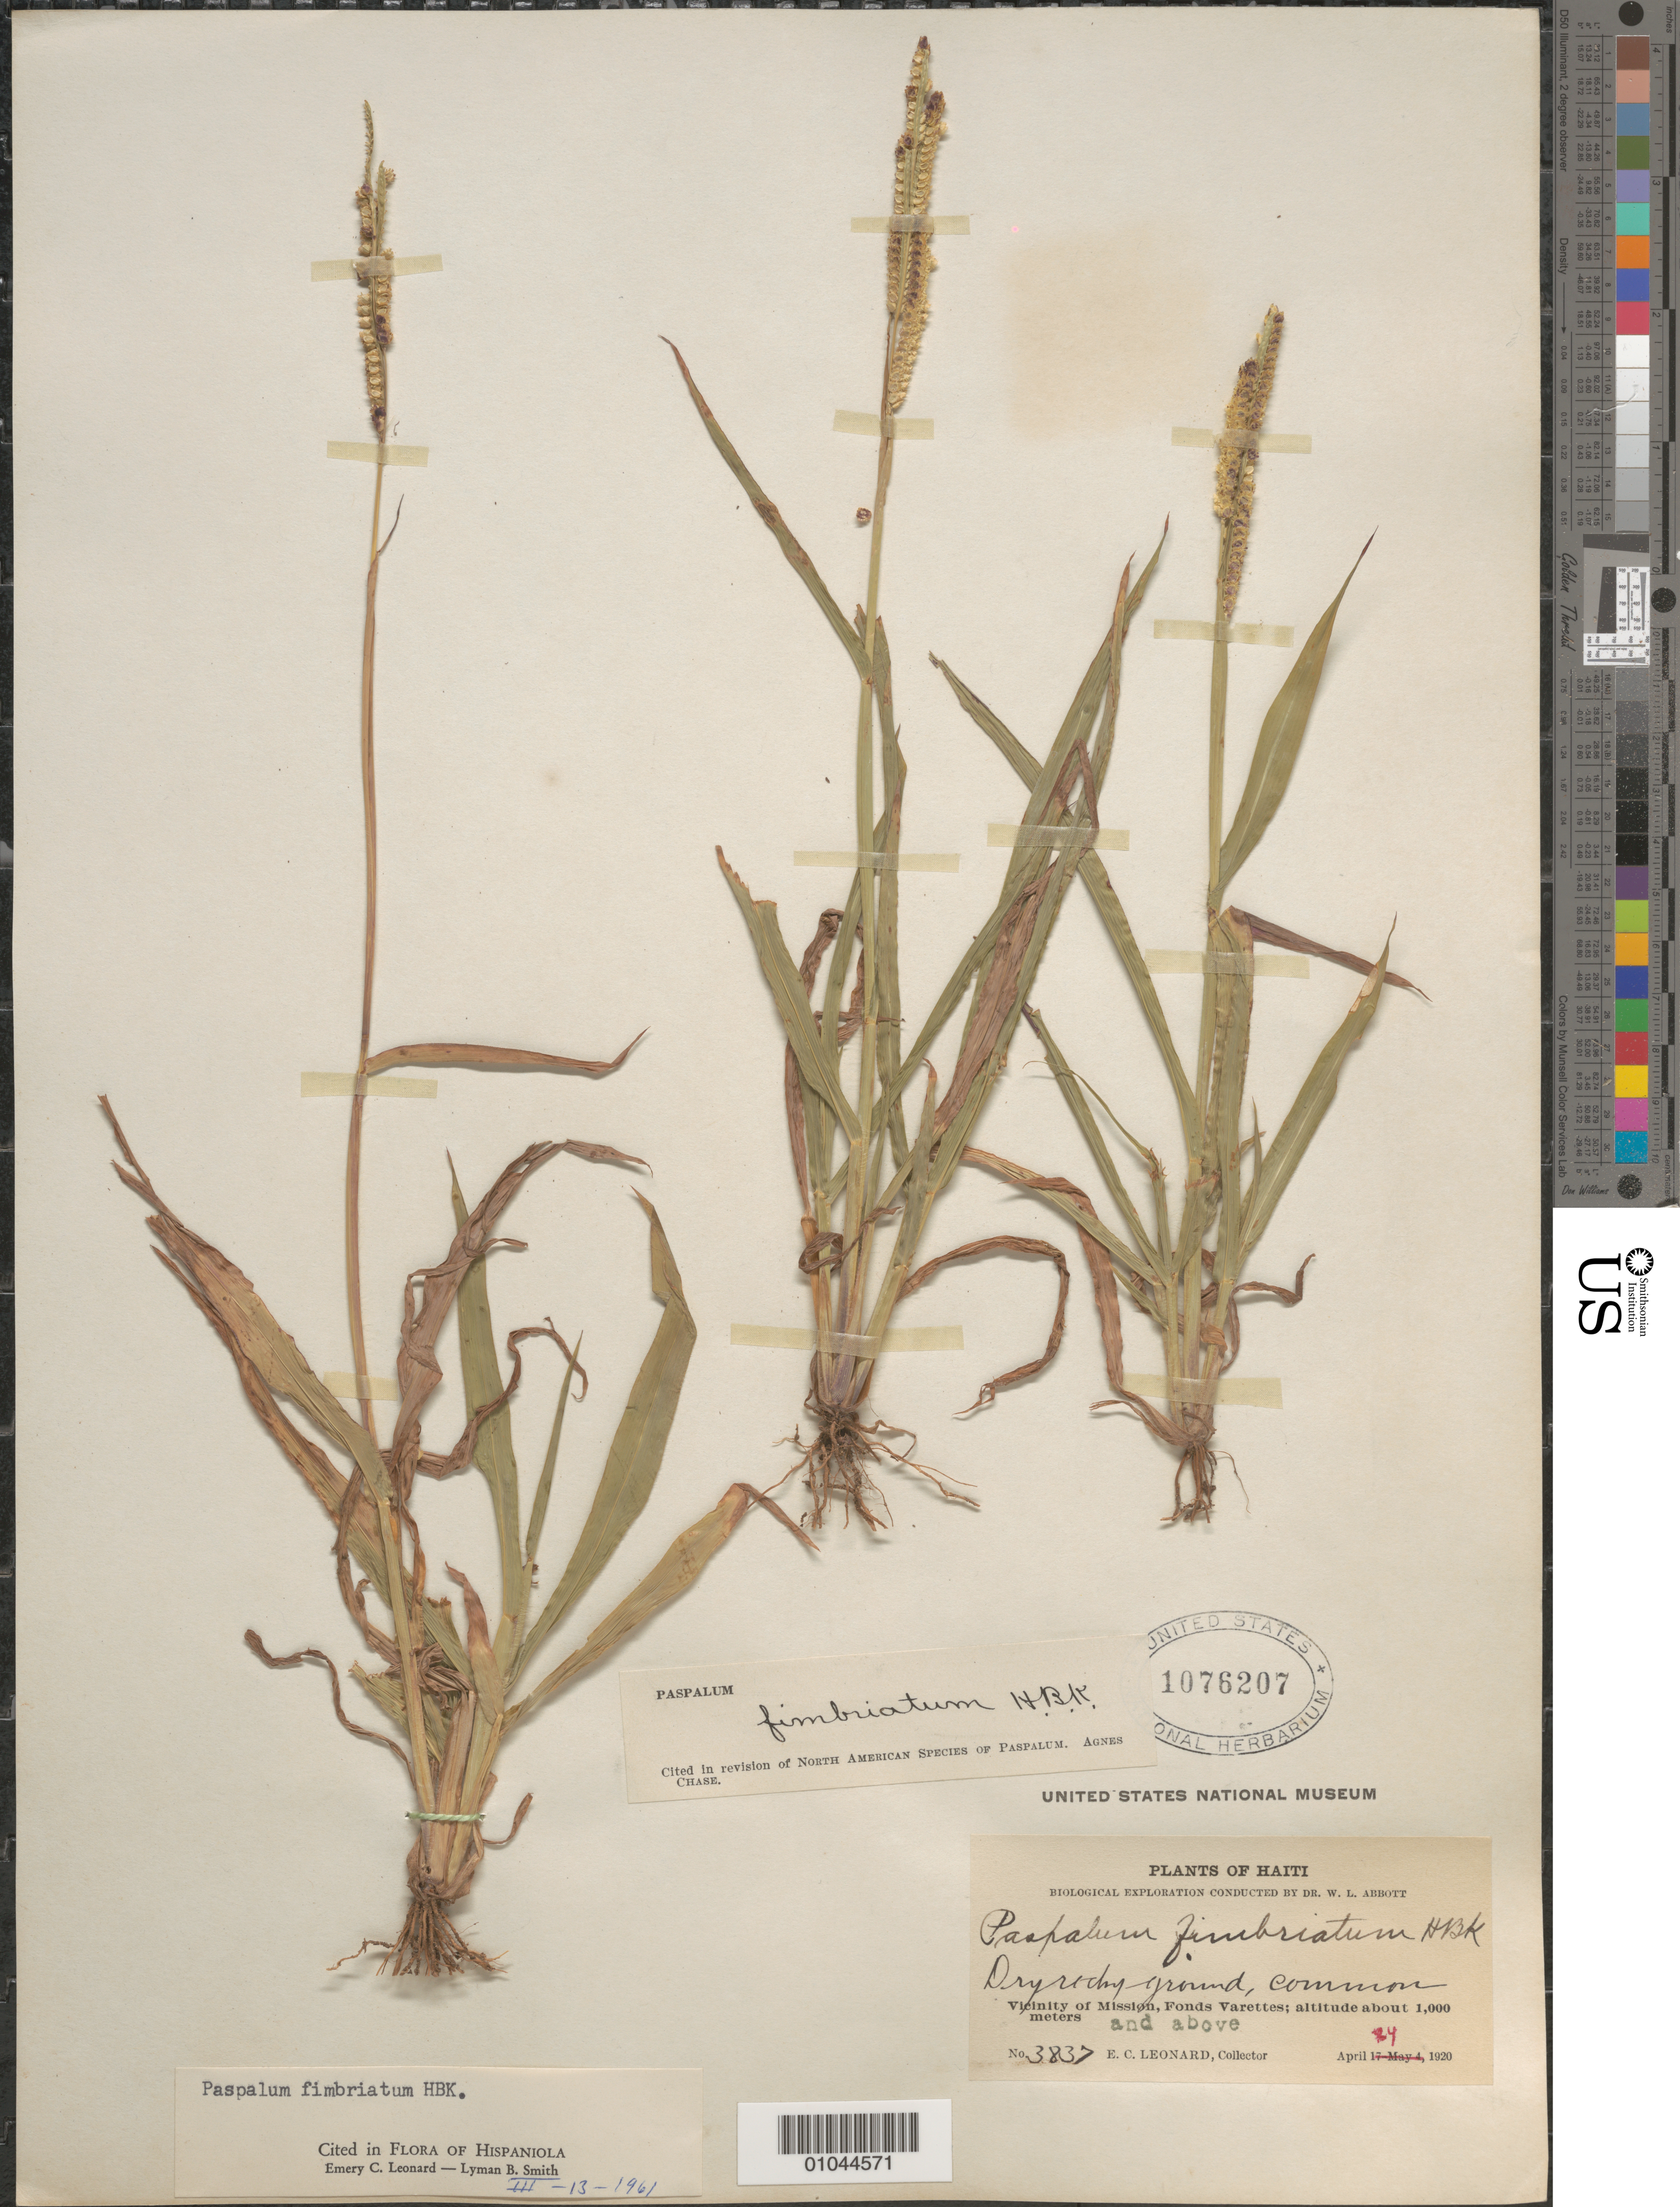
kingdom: Plantae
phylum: Tracheophyta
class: Liliopsida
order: Poales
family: Poaceae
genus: Paspalum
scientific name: Paspalum fimbriatum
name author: Kunth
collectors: E. C. Leonard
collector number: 3837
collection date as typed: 24 Apr 1920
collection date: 1920-04-24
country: Haiti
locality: Vicinity of Mission, Fonds Varettes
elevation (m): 1000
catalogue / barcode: US 1076207